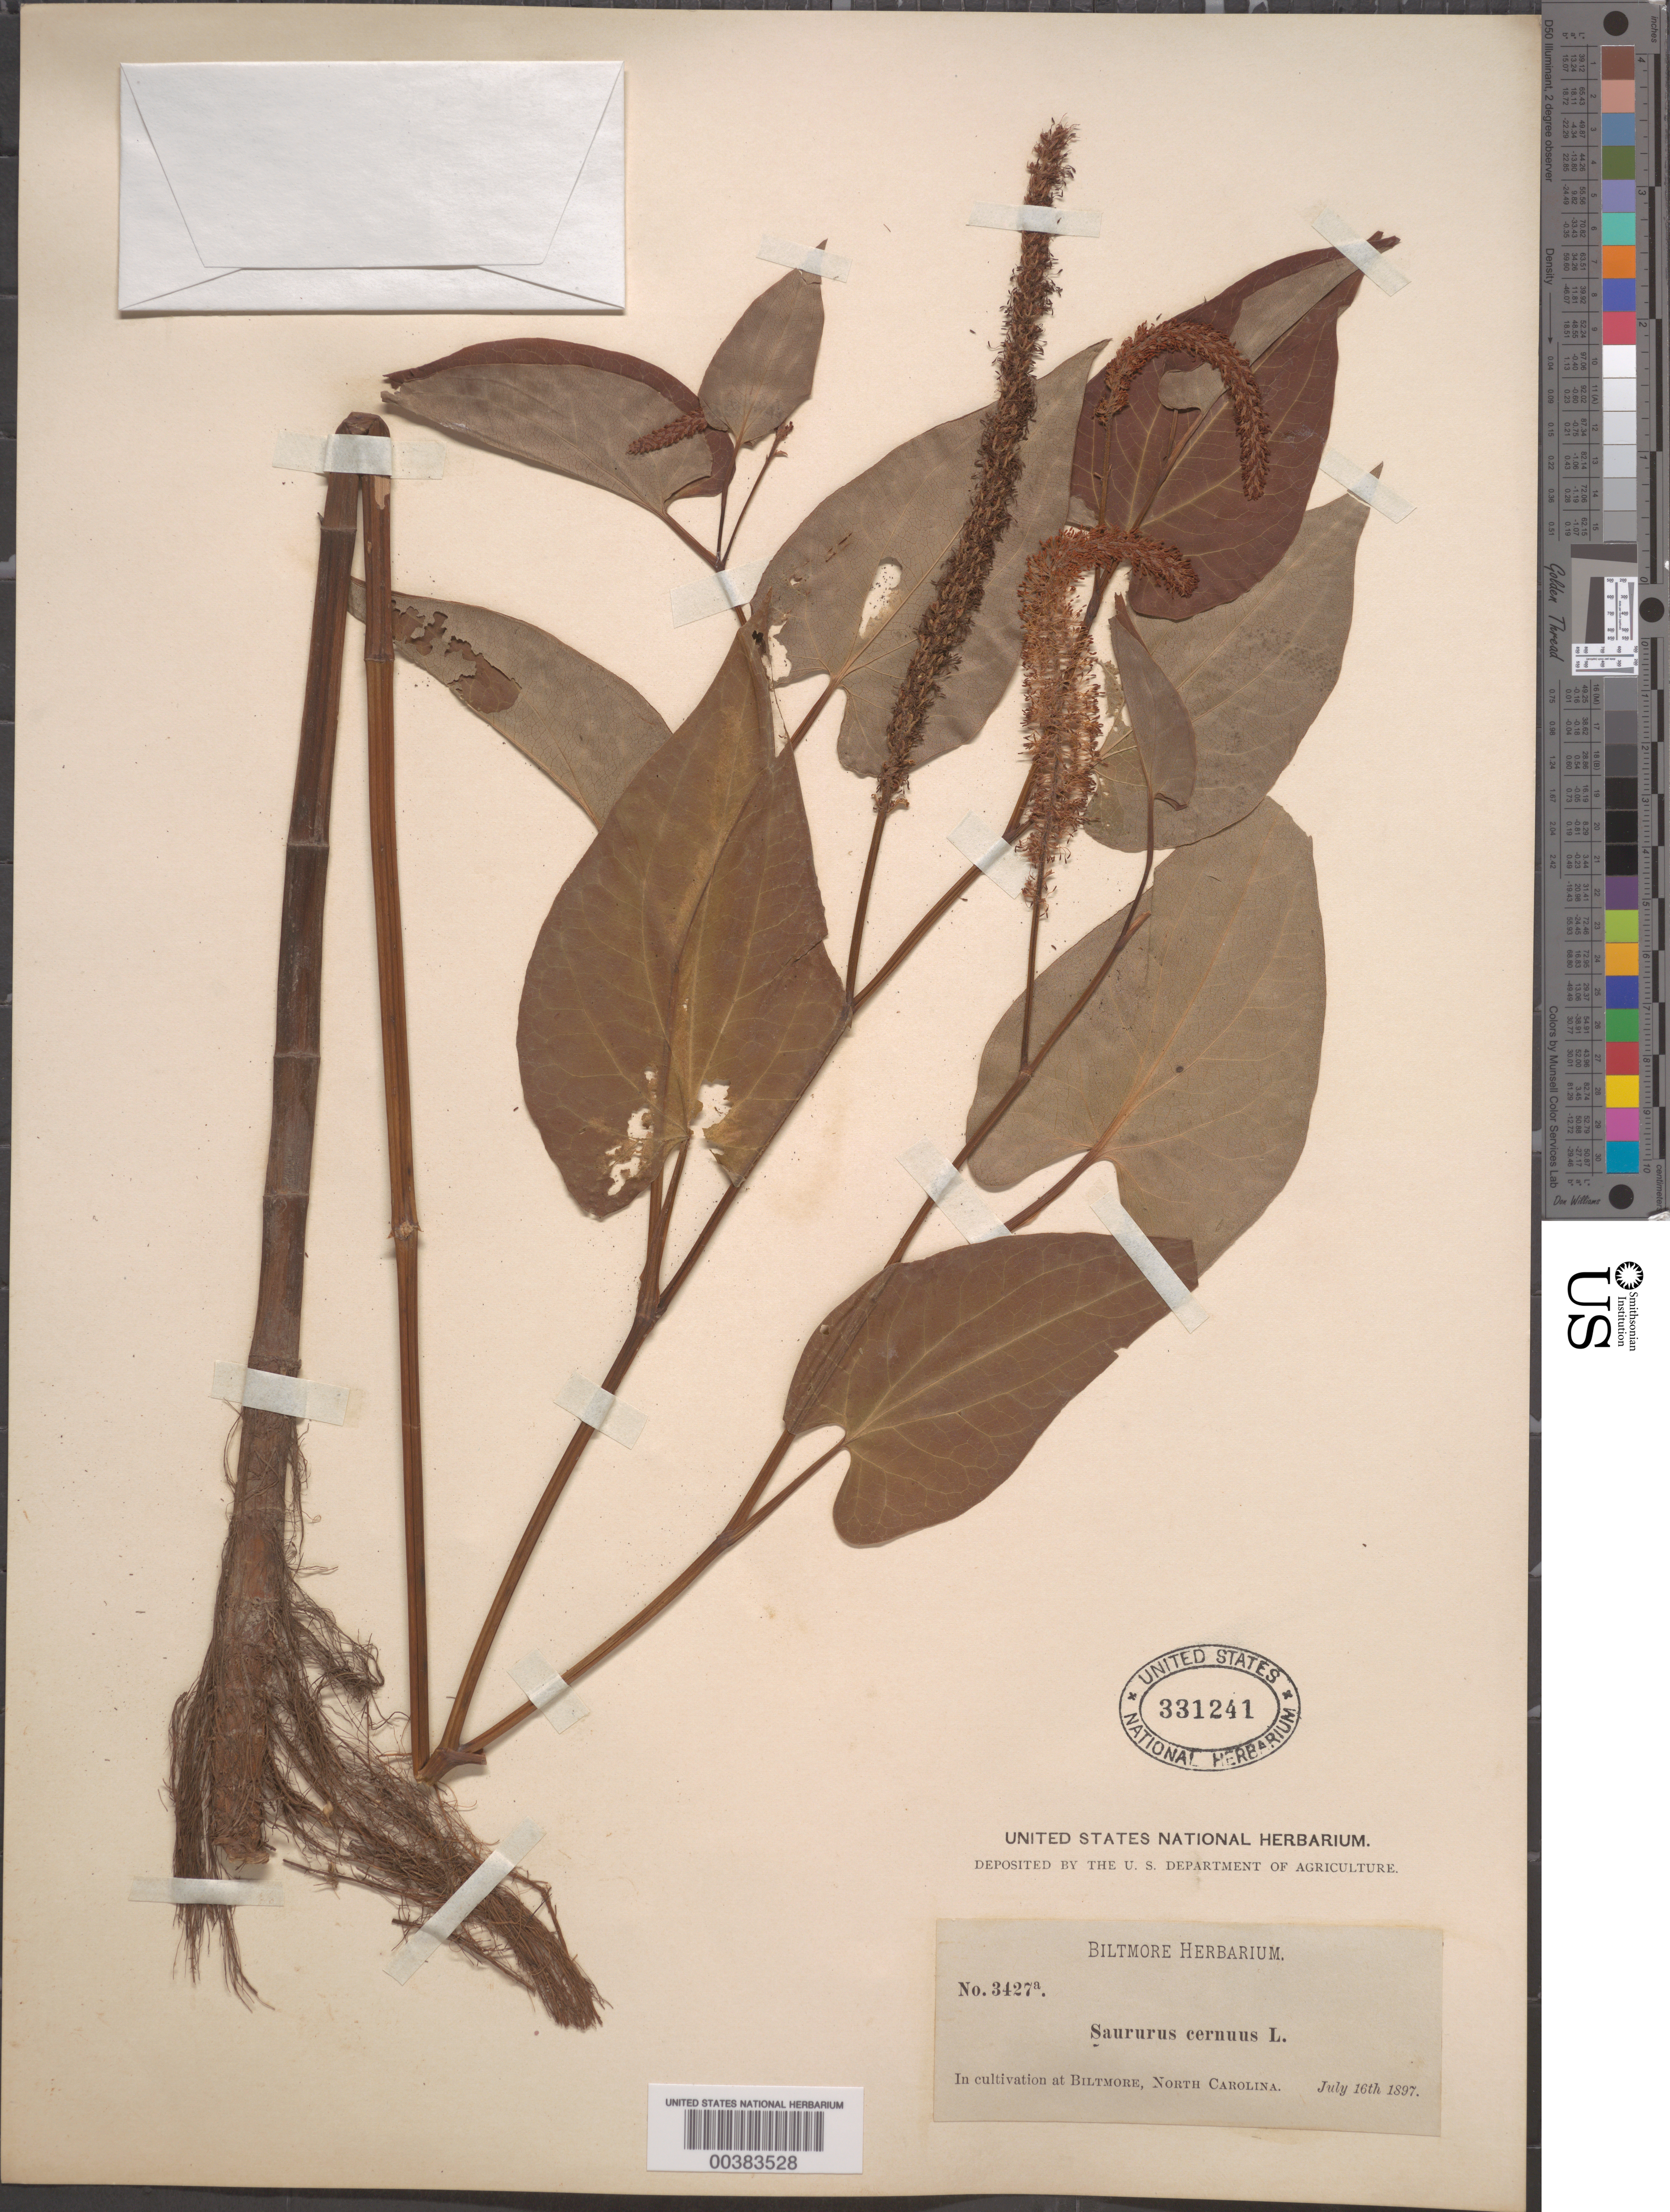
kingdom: Plantae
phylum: Tracheophyta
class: Magnoliopsida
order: Piperales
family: Saururaceae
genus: Saururus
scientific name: Saururus cernuus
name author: L.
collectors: ex herb. Biltmore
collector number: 3427a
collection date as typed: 16 Jul 1897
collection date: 1897-07-16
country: United States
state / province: North Carolina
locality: Biltmore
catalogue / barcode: US 331241